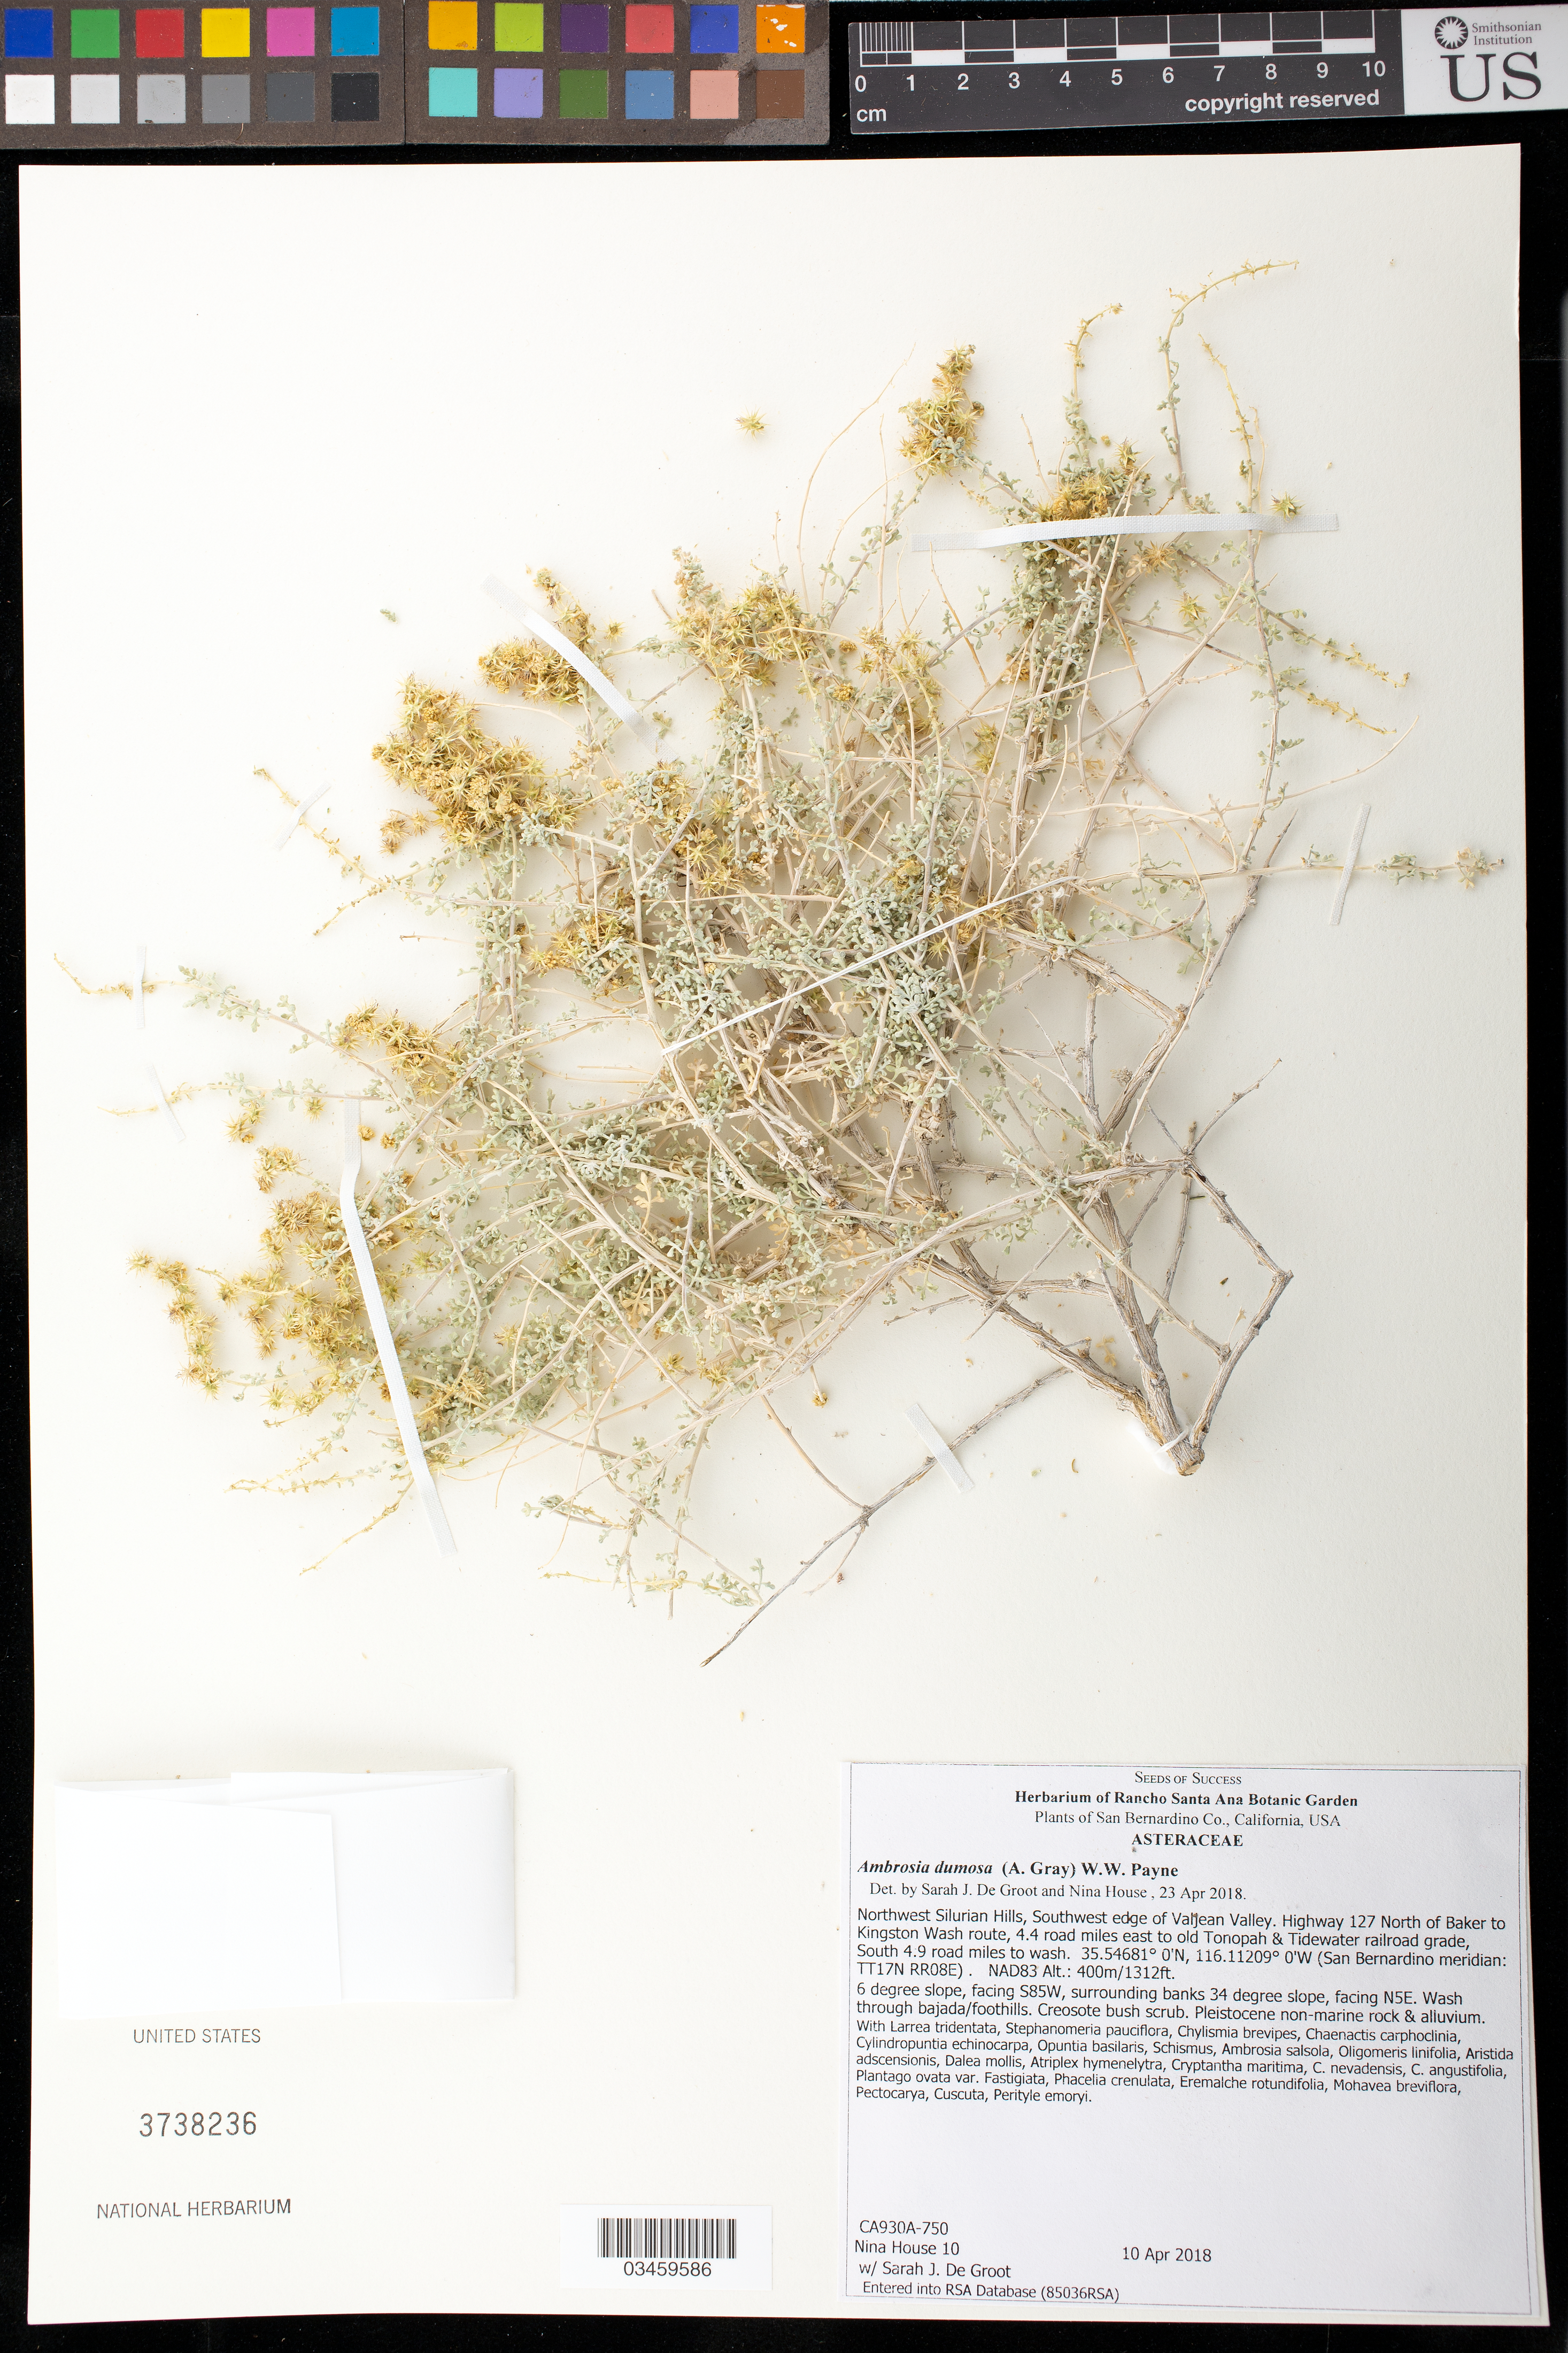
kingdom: Plantae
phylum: Tracheophyta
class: Magnoliopsida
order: Asterales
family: Asteraceae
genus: Ambrosia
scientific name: Ambrosia dumosa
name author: (A. Gray) W.W.Payne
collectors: N. House & S. De Groot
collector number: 10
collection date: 2018-04-10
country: United States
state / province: California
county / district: San Bernardino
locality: NW of the Silurian Hills, SW edge of Valjean Valley, Hwy 127 N of Baker to Kingston Wash Route, 4.4 road mi E to old Tonopah and Tidewater railroad grade, S 4.9 road mi to wash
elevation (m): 400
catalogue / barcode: US 3738236